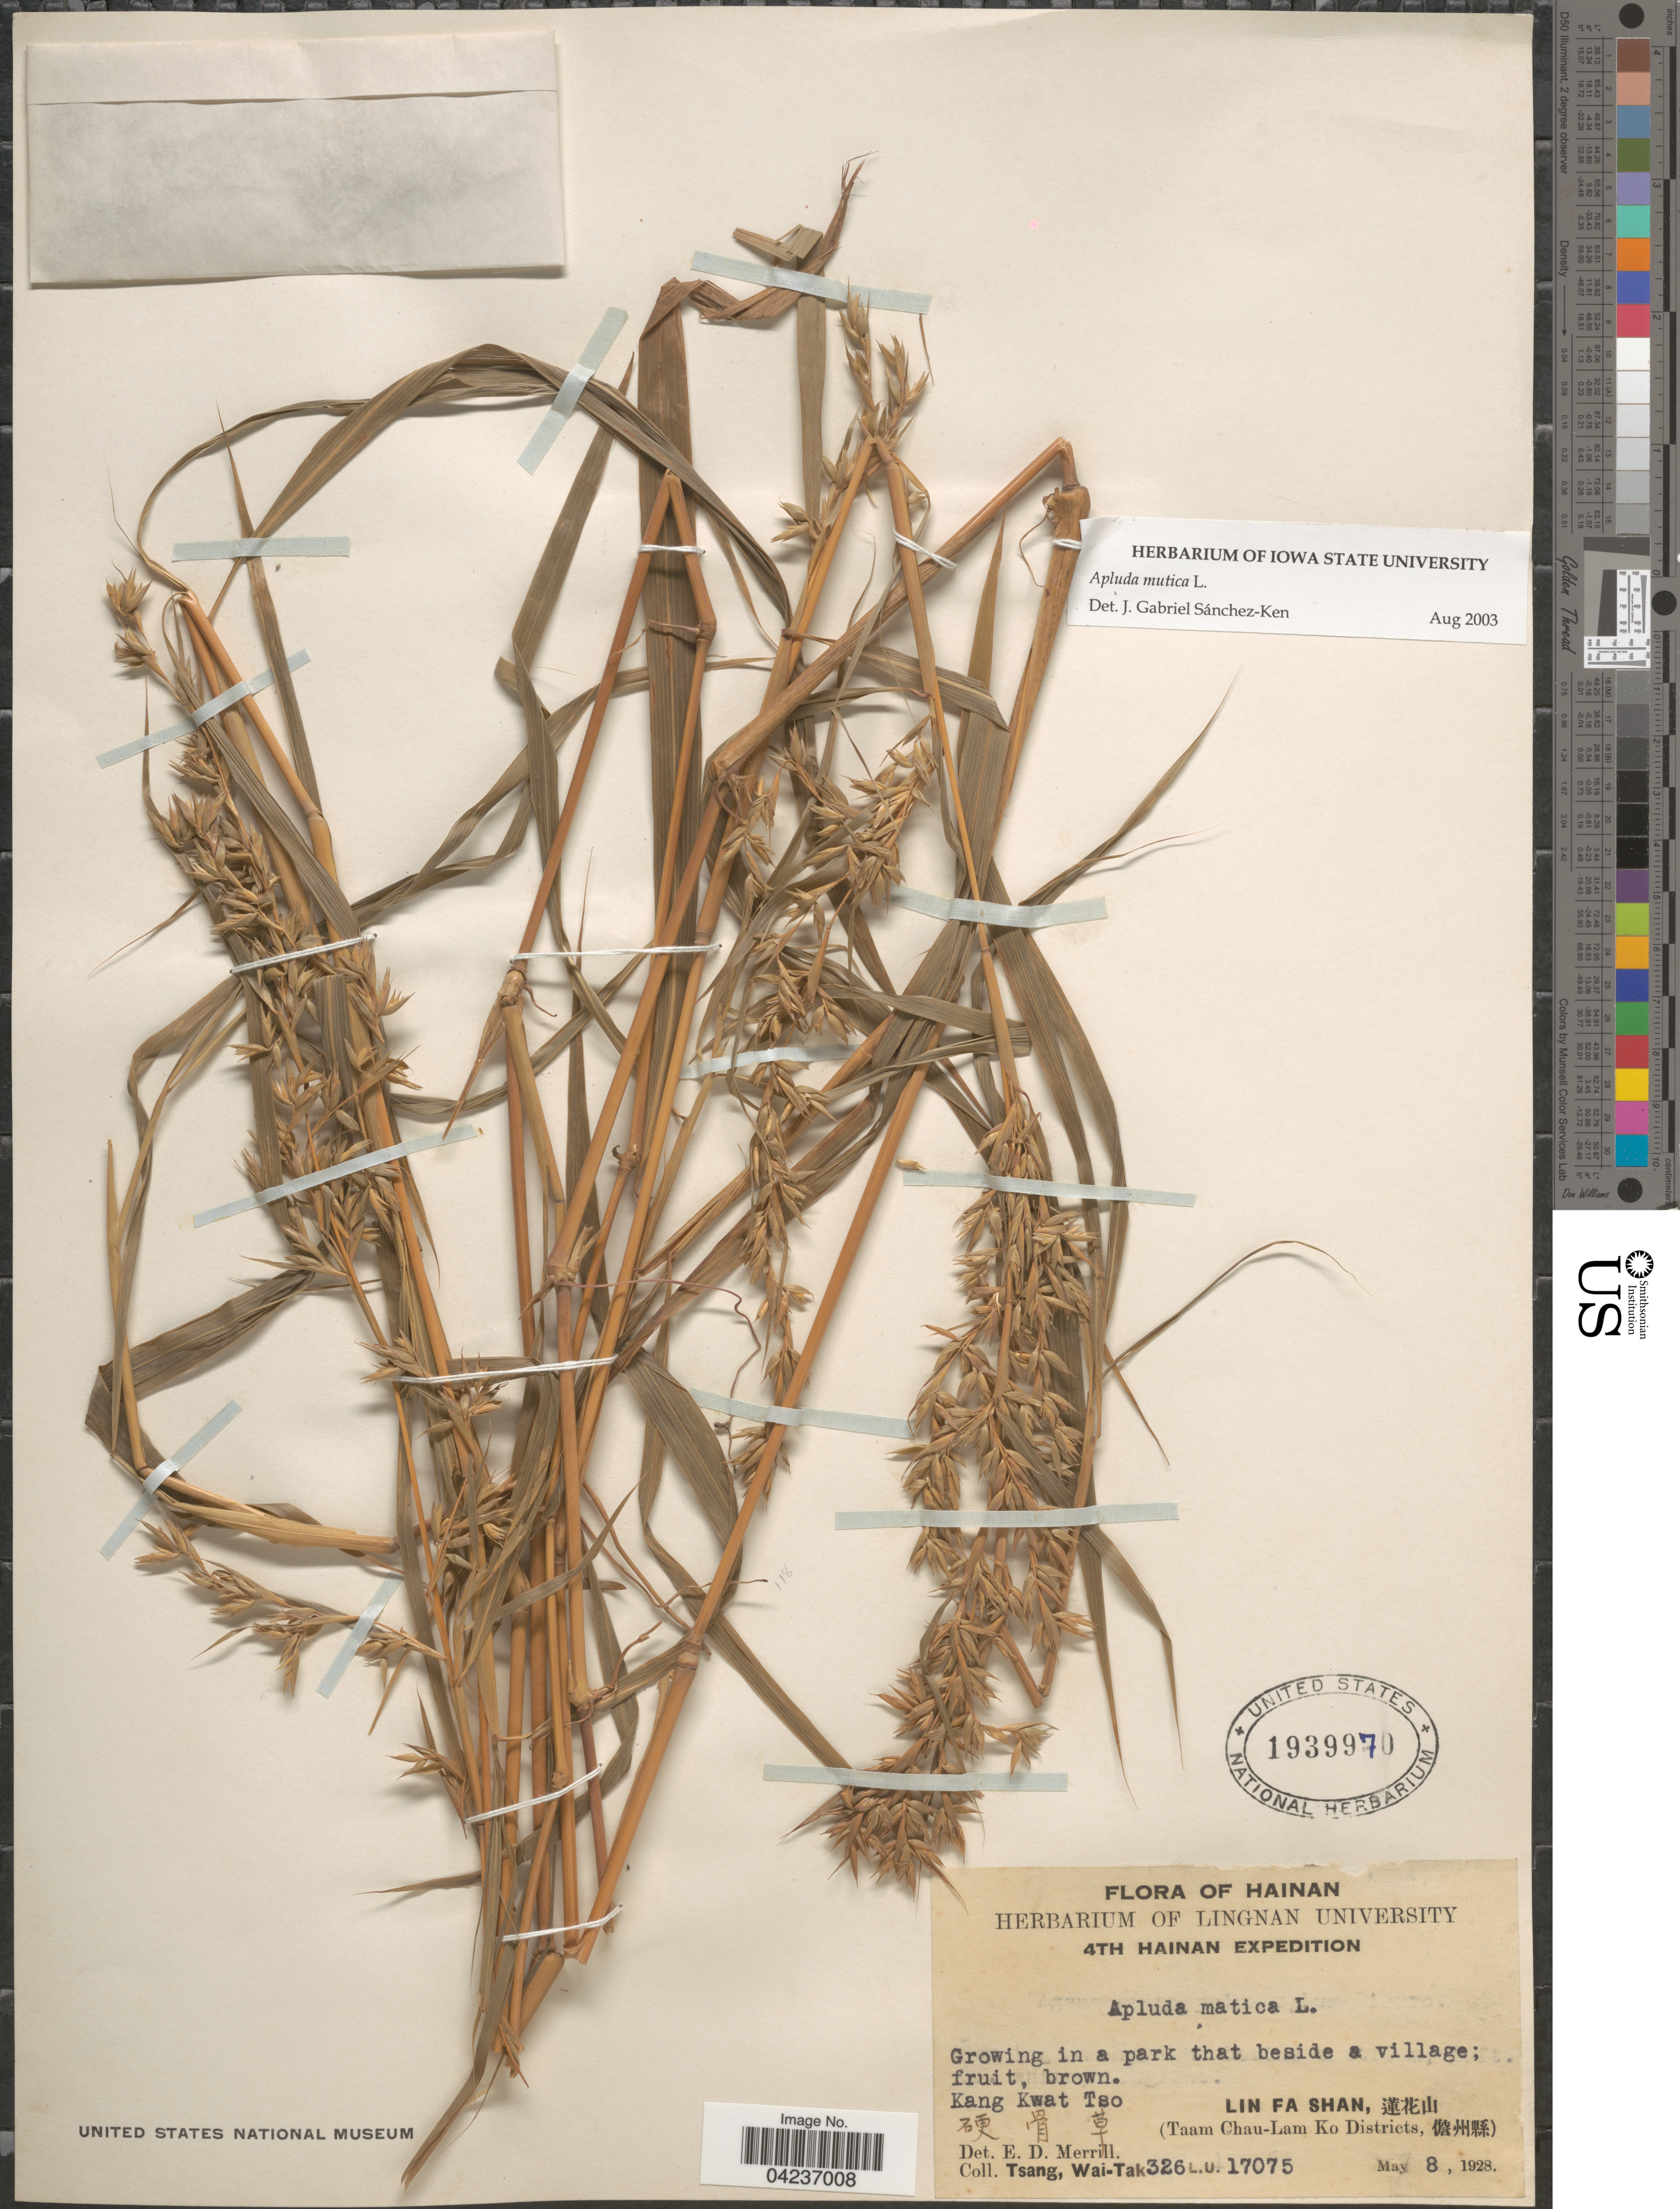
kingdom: Plantae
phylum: Tracheophyta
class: Liliopsida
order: Poales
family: Poaceae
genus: Apluda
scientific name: Apluda mutica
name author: L.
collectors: W. T. Tsang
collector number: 326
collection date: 1928-05-08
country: China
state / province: Hainan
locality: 4th Hainan Expedition. Kang Kwat Tso X. Lin Fa Shan, X. (Taam Chau-Lam Ko Districts, X).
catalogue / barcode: US 1939970